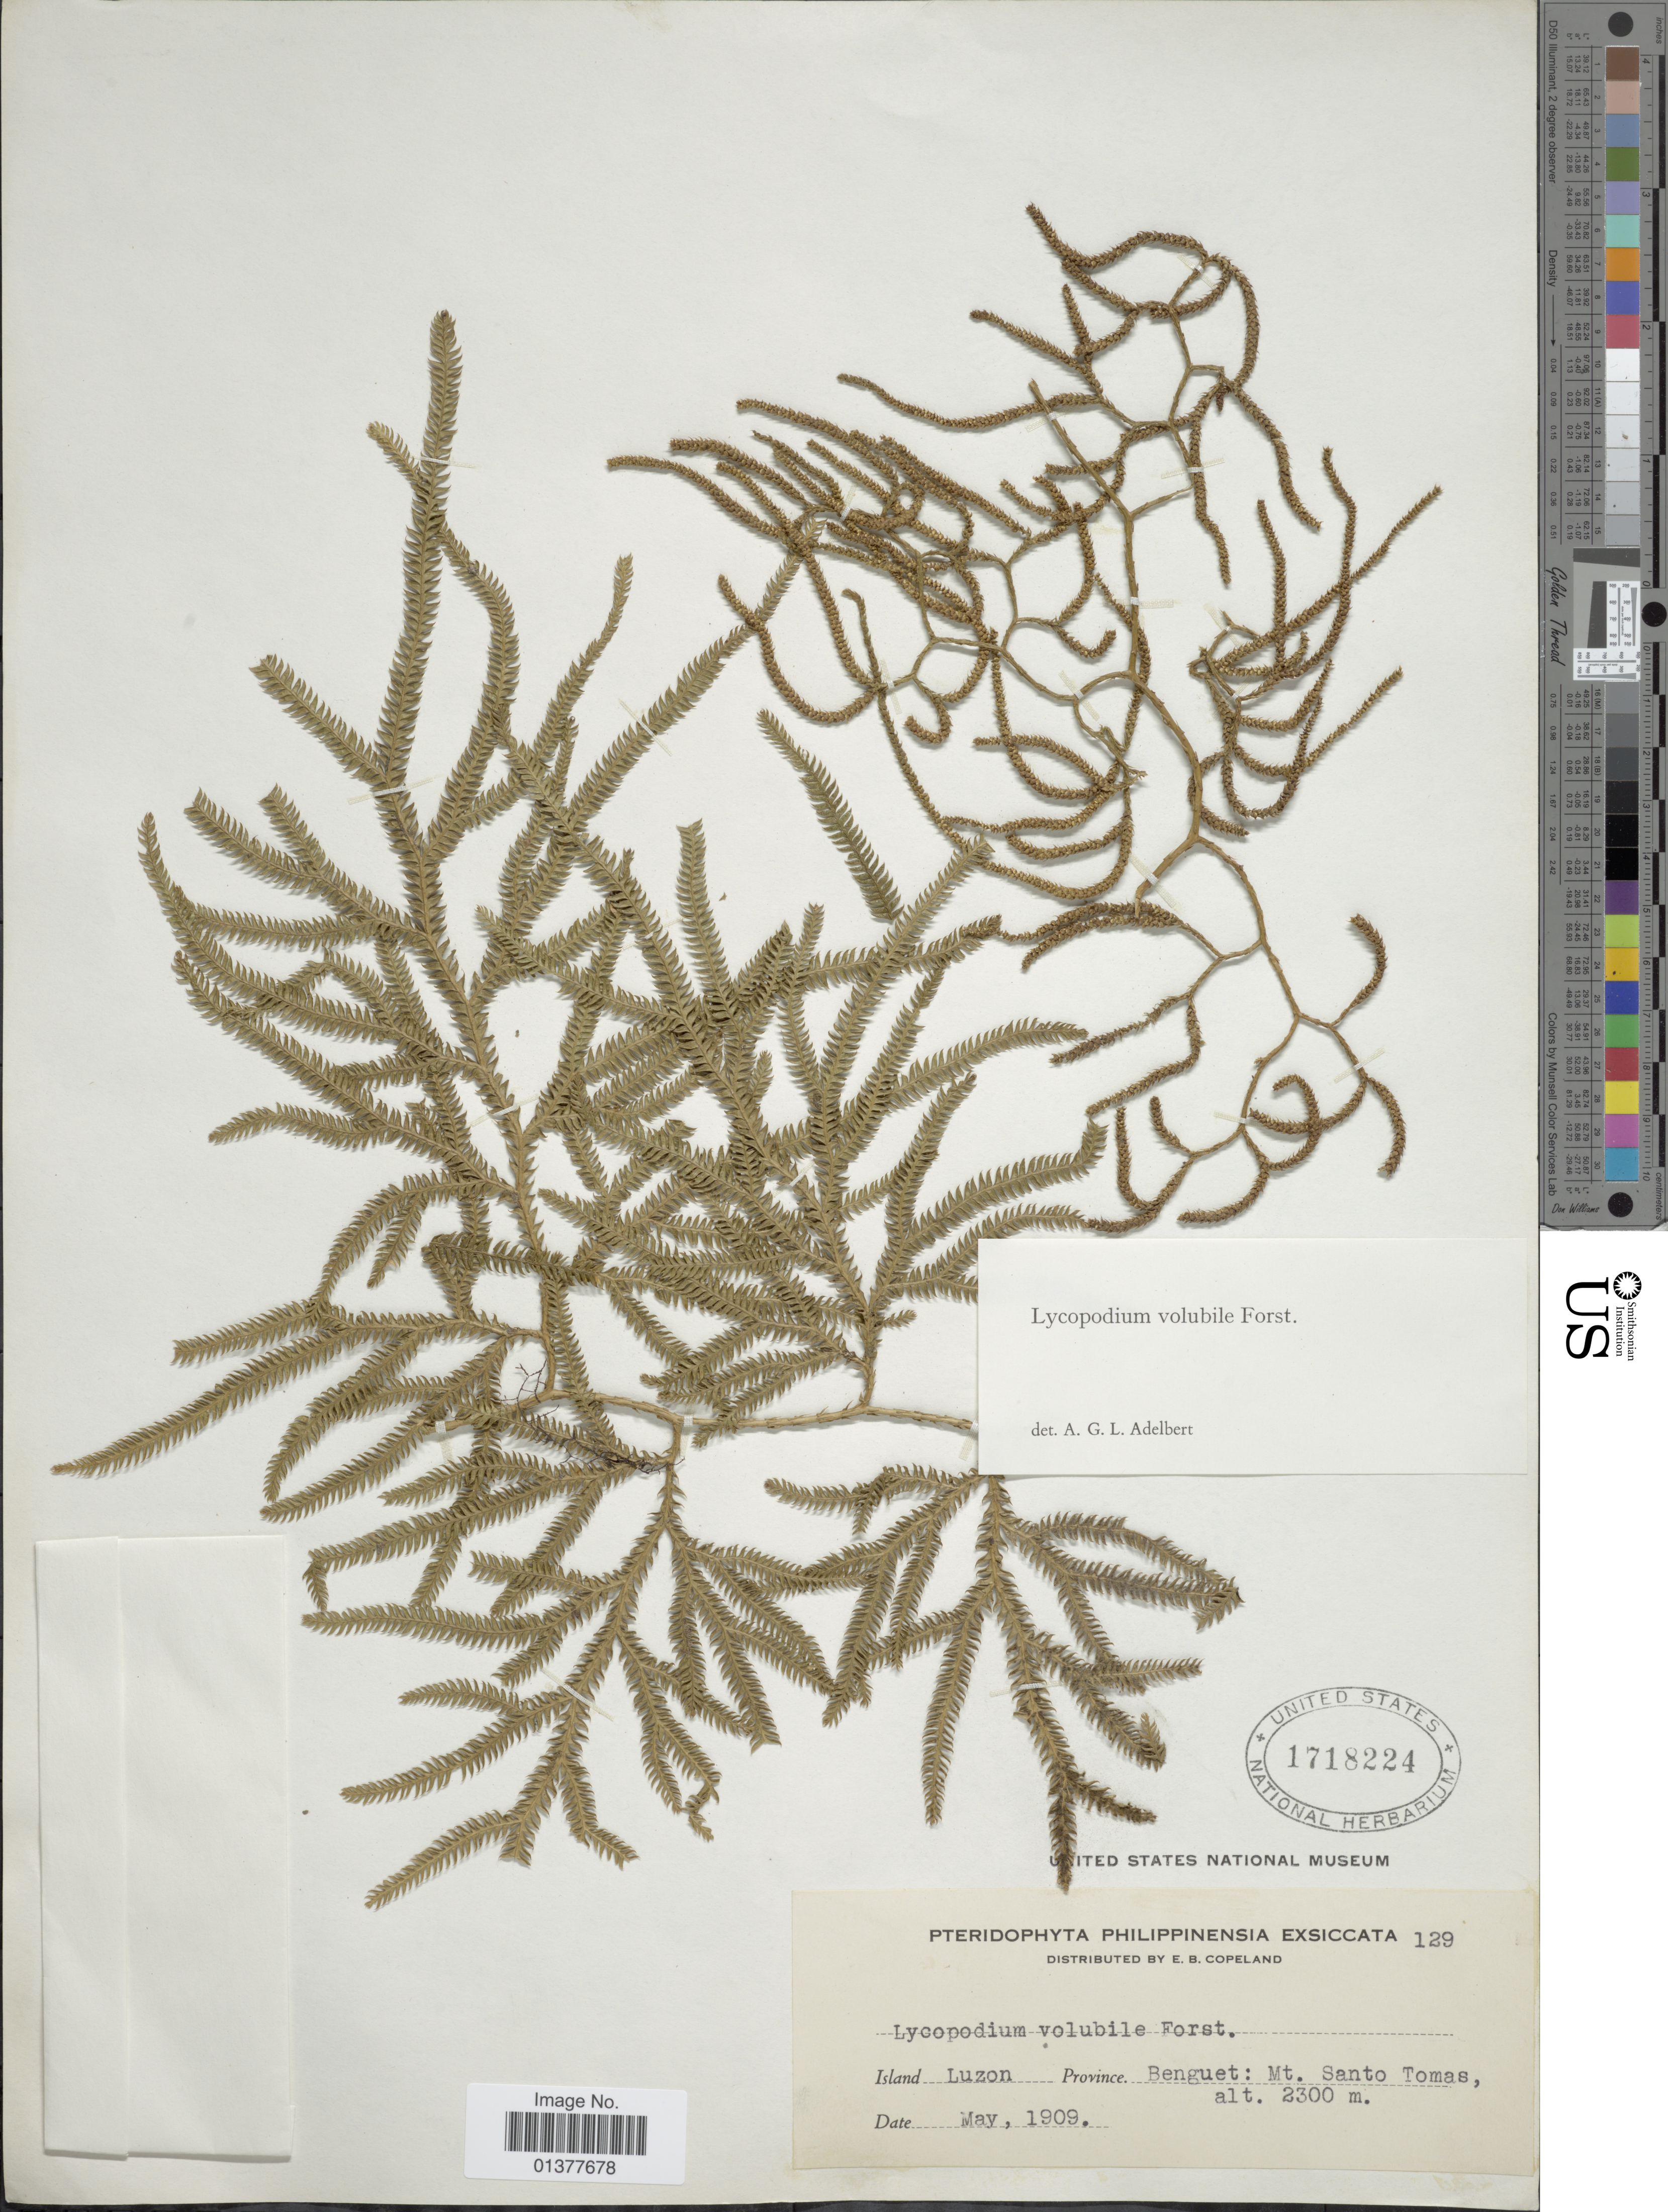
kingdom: Plantae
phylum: Tracheophyta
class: Lycopodiopsida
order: Lycopodiales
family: Lycopodiaceae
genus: Pseudodiphasium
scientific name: Pseudodiphasium volubile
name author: (G. Forst.) Holub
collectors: E. B. Copeland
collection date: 1909-05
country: Philippines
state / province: Central Luzon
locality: Benguet province: Mt. Santo Tomas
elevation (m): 2300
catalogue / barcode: US 1718224